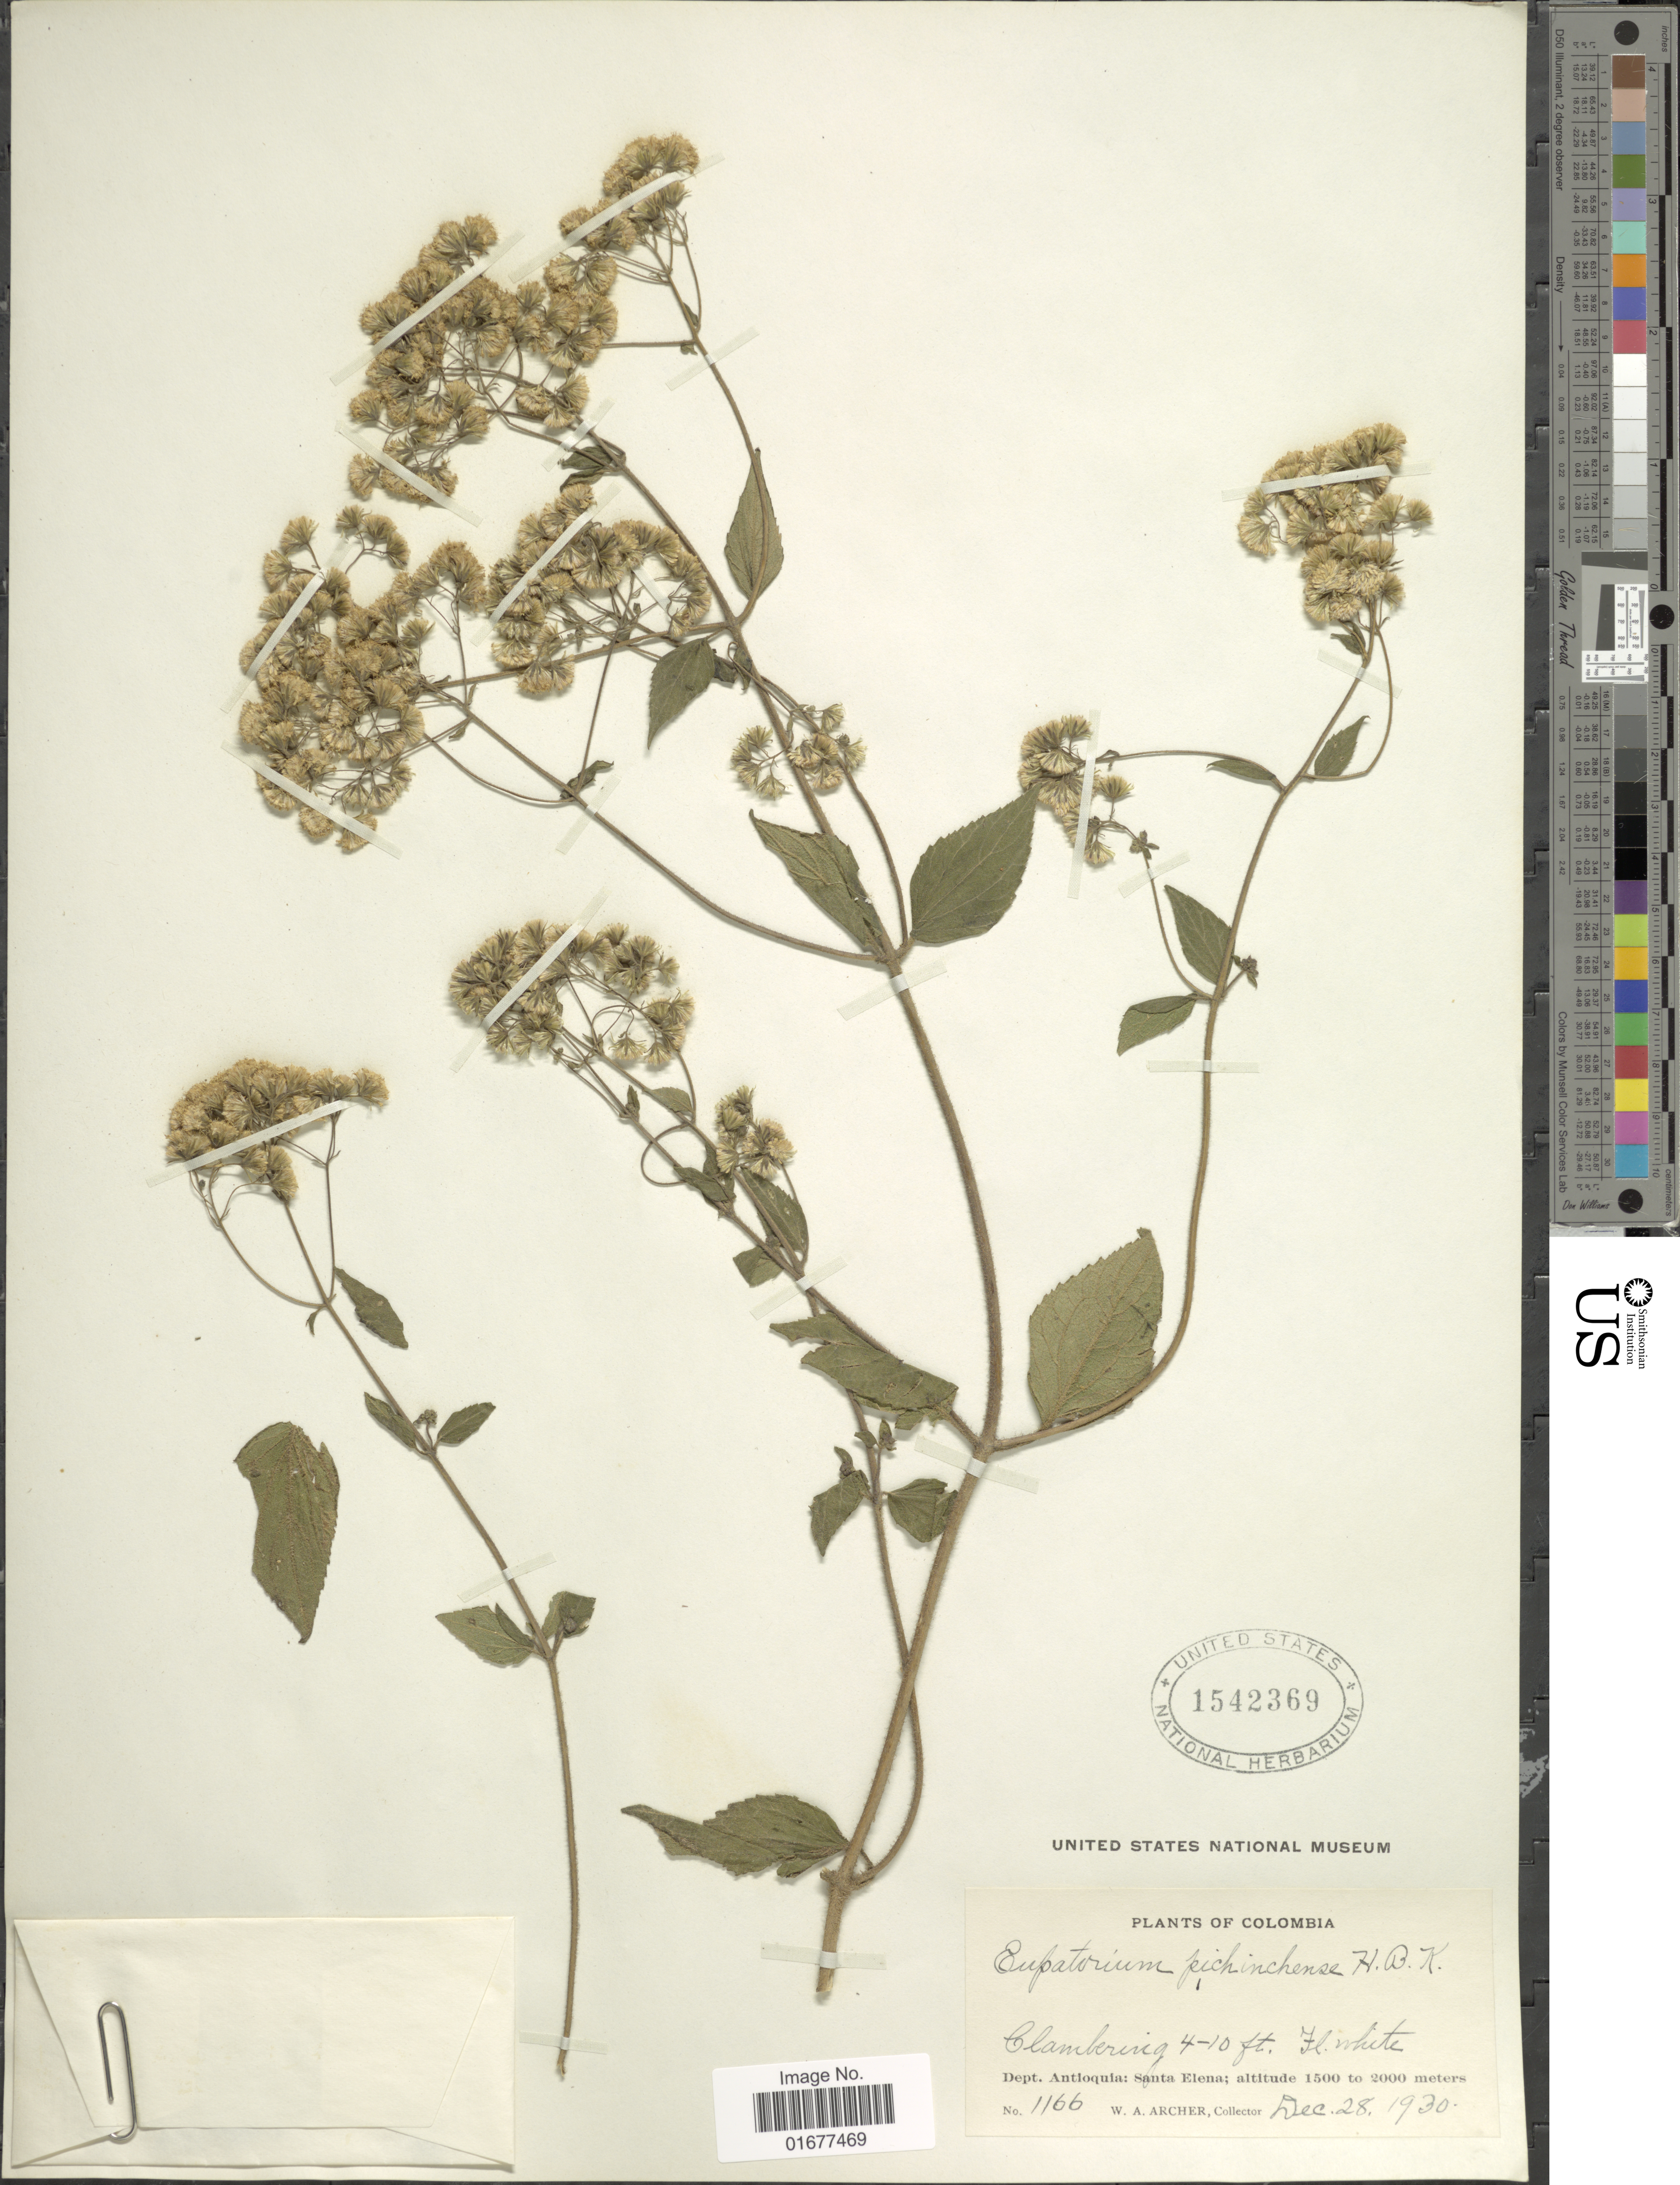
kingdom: Plantae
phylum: Tracheophyta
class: Magnoliopsida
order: Asterales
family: Asteraceae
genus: Ageratina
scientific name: Ageratina pichinchensis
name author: (Kunth) R.M. King & H. Rob.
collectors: W. A. Archer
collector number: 1166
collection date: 1930-12-28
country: Colombia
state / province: Antioquia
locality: Santa Elena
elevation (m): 1500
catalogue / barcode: US 1542369